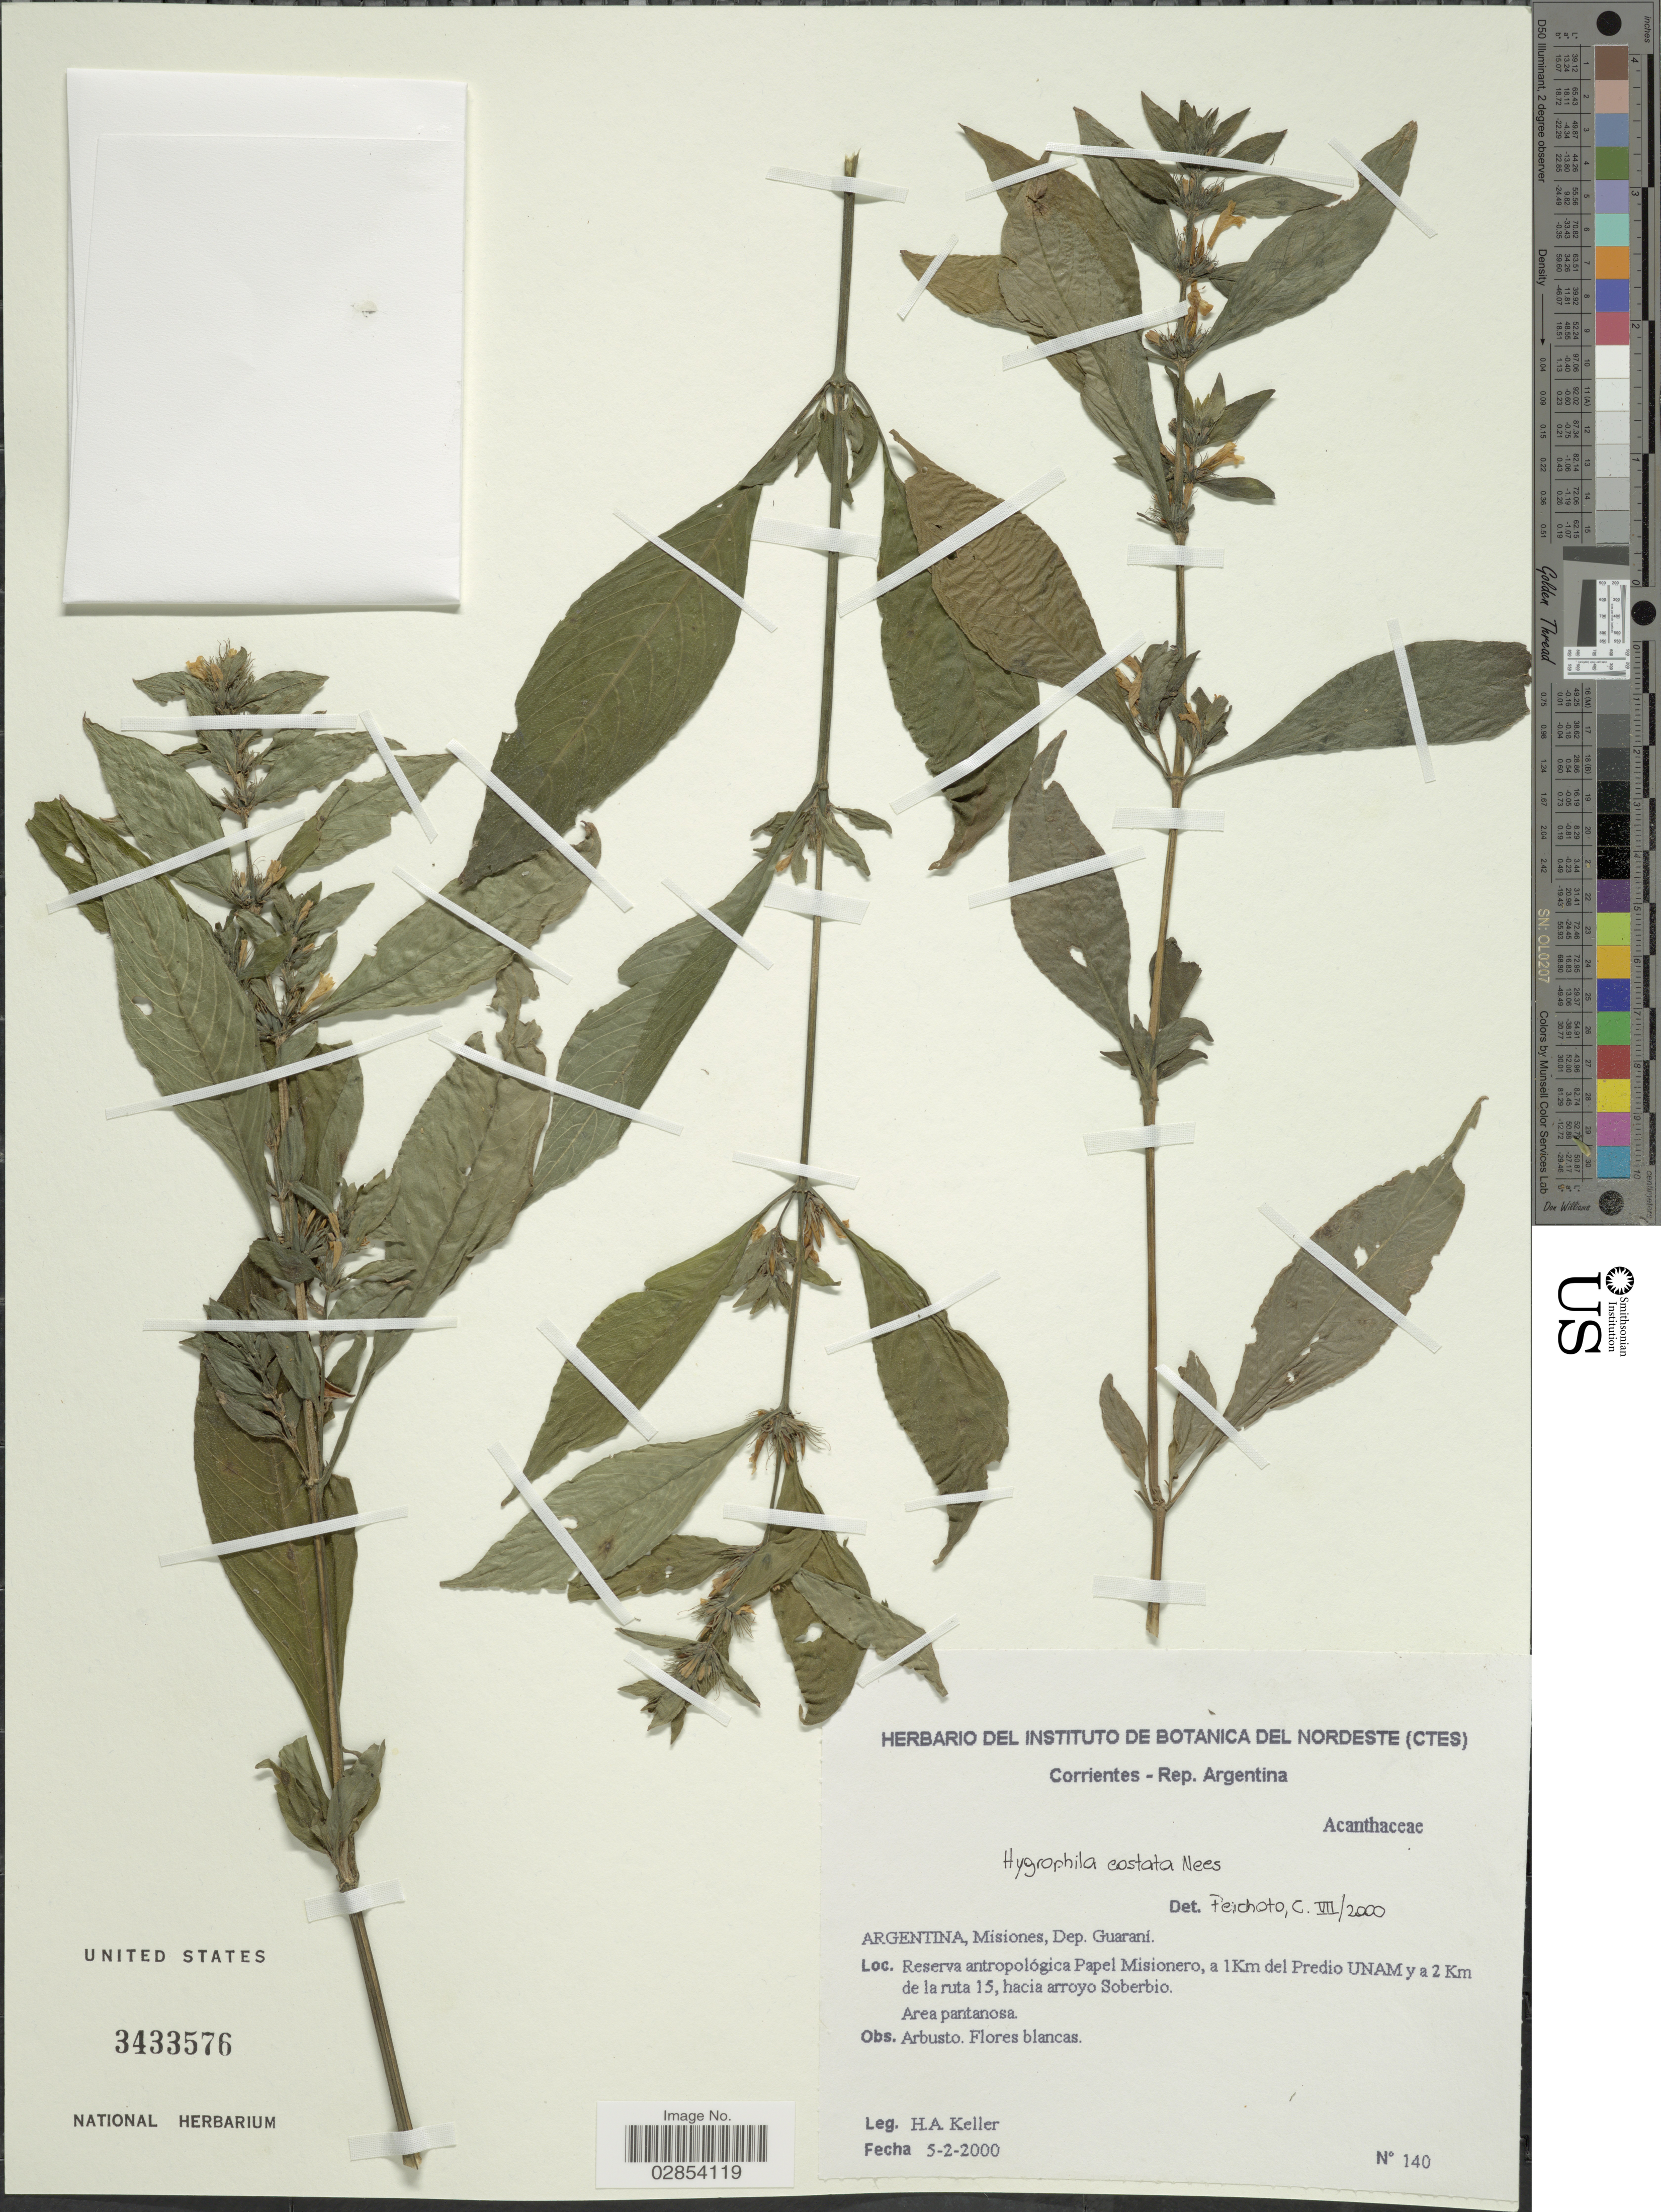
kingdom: Plantae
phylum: Tracheophyta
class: Magnoliopsida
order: Lamiales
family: Acanthaceae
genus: Hygrophila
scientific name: Hygrophila costata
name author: Nees & T. Nees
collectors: H. Keller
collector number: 140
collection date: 2000-02-05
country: Argentina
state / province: Misiones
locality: Dep. Guarani, Reserva antropológica Papel Misionero, a 1Km del Predio UNAM y a 2 Km de la ruta 15, hacia arroyo Soberbio.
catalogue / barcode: US 3433576